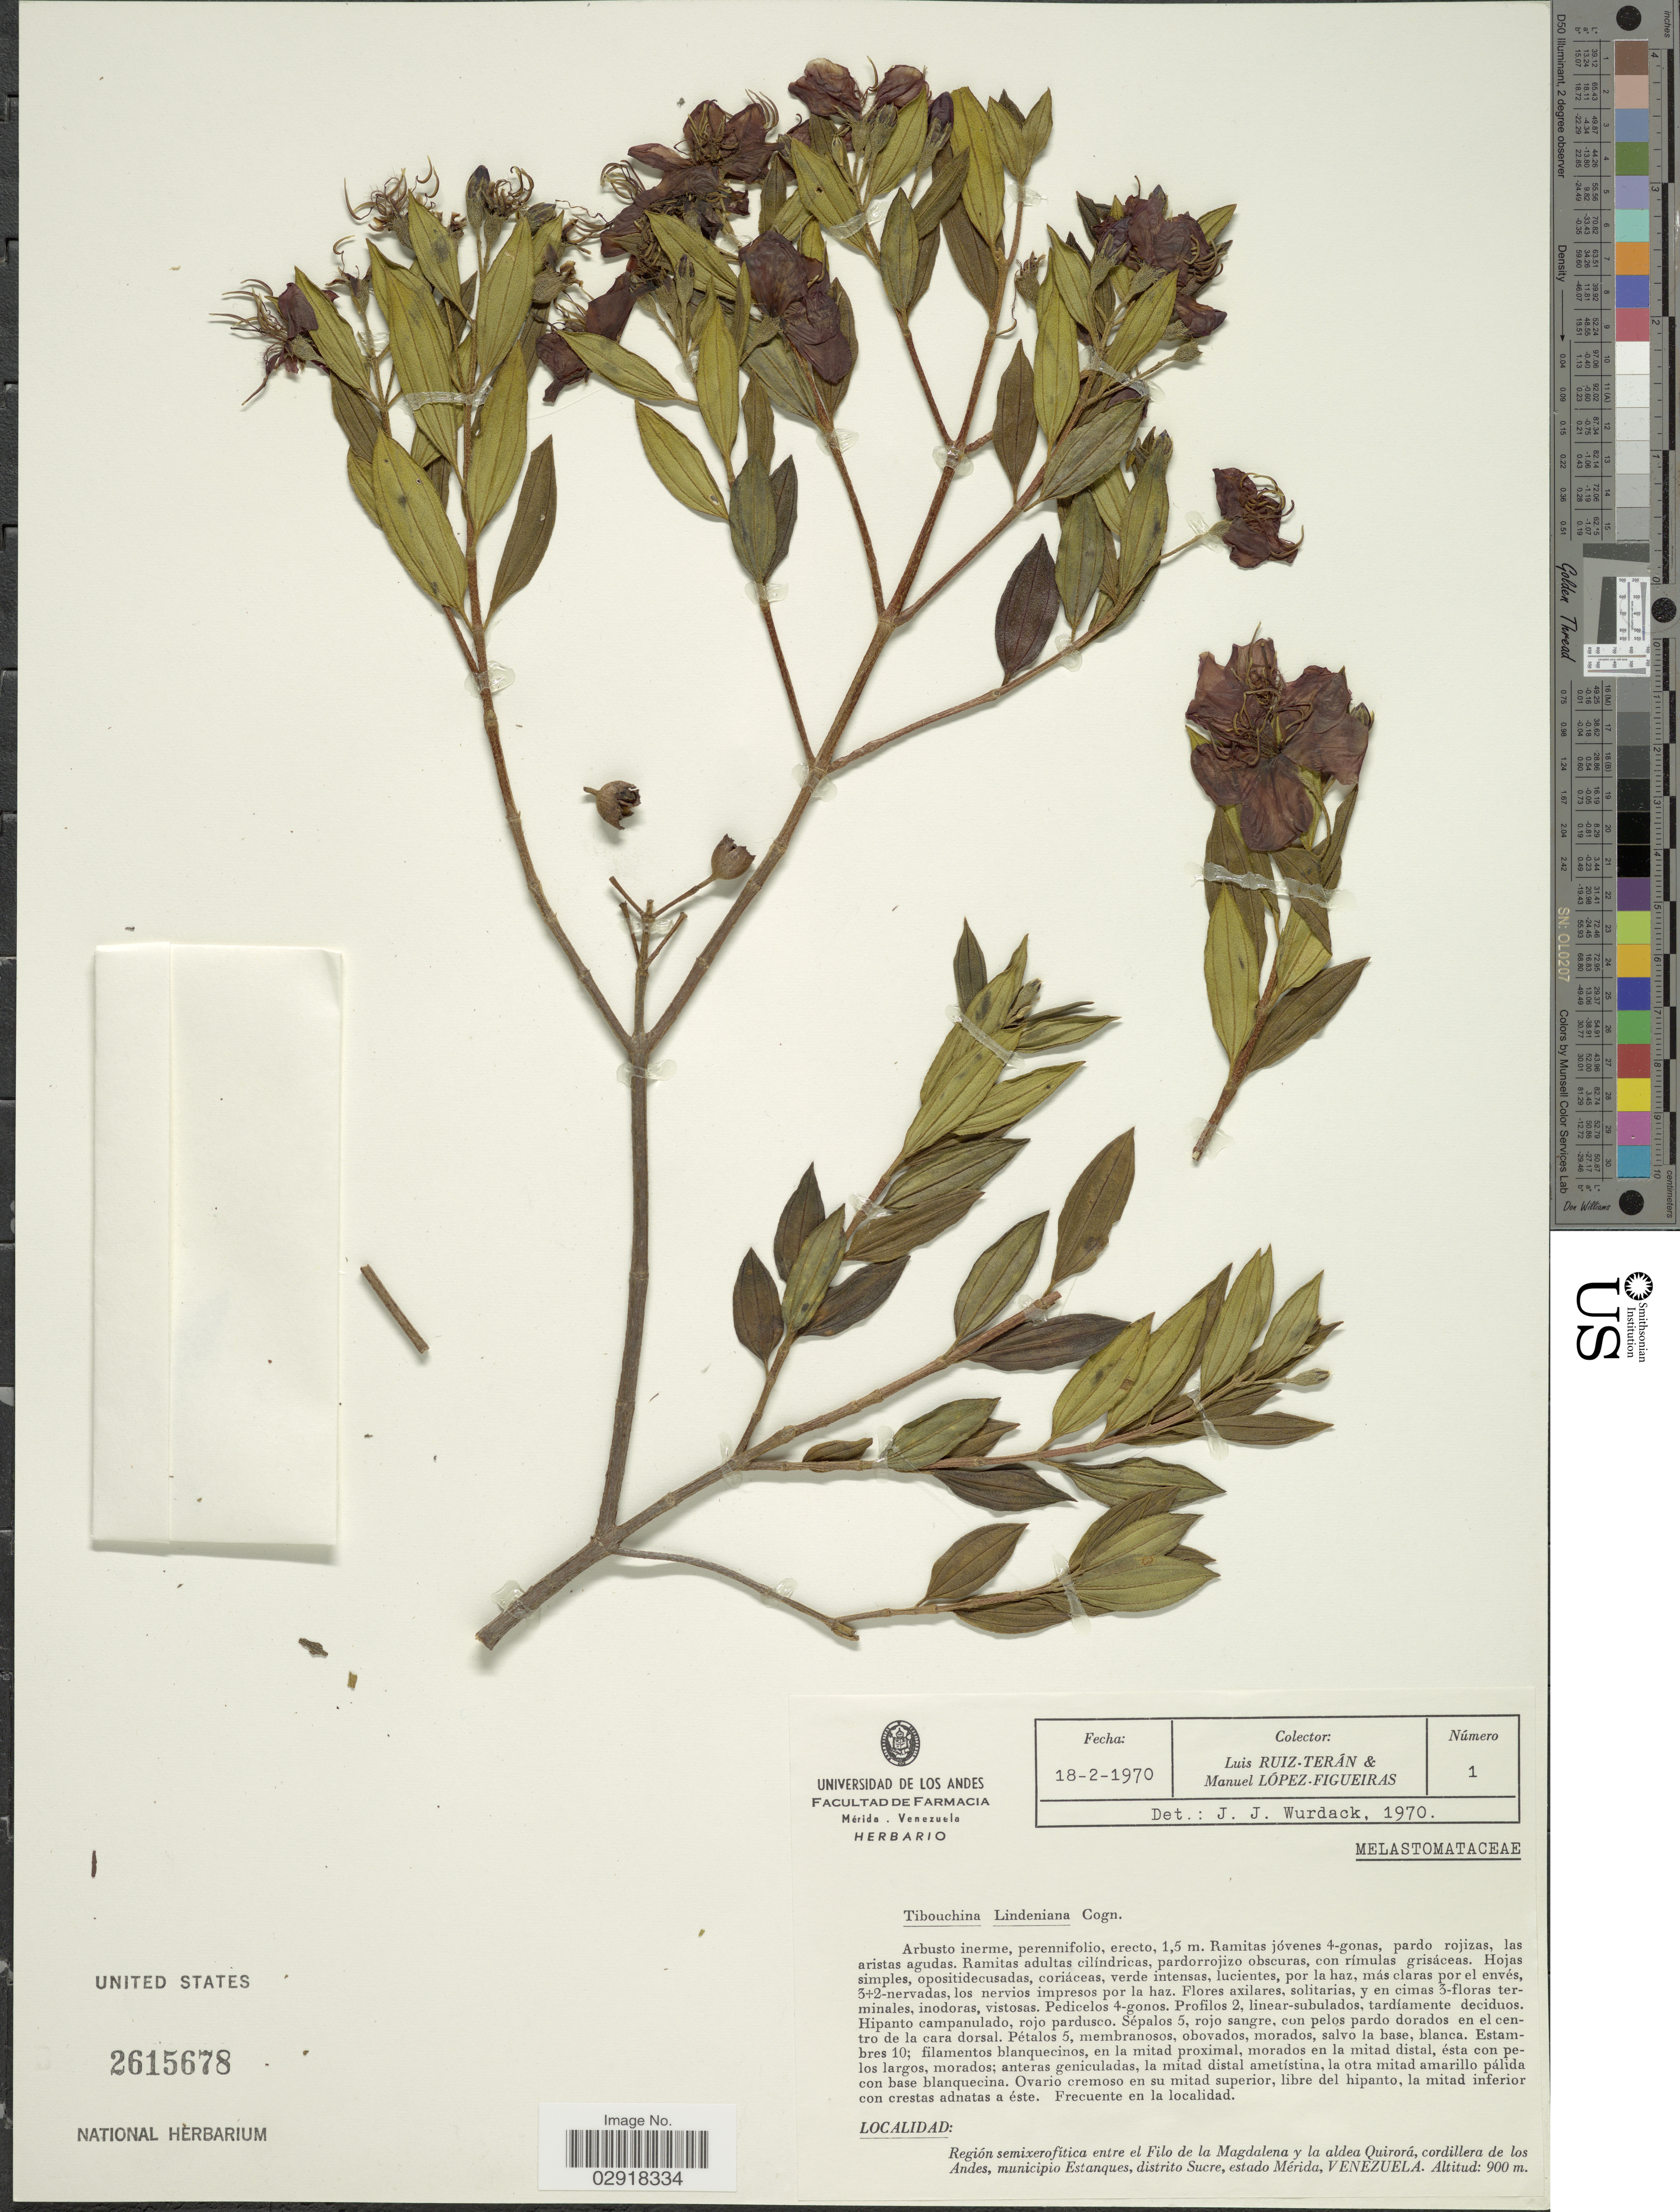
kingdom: Plantae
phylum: Tracheophyta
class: Magnoliopsida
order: Myrtales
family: Melastomataceae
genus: Pleroma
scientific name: Pleroma martiale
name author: (Cham.) Triana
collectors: L. Teran & M. López Figueiras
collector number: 1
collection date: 1970-02-18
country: Venezuela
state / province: Mérida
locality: Región semixerofítica entre el Filo de la Magdalena y la aldea Quirorá, cordillera de los Andes, municipio Estanques, distrito Sucre.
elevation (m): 900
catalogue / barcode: US 2615678